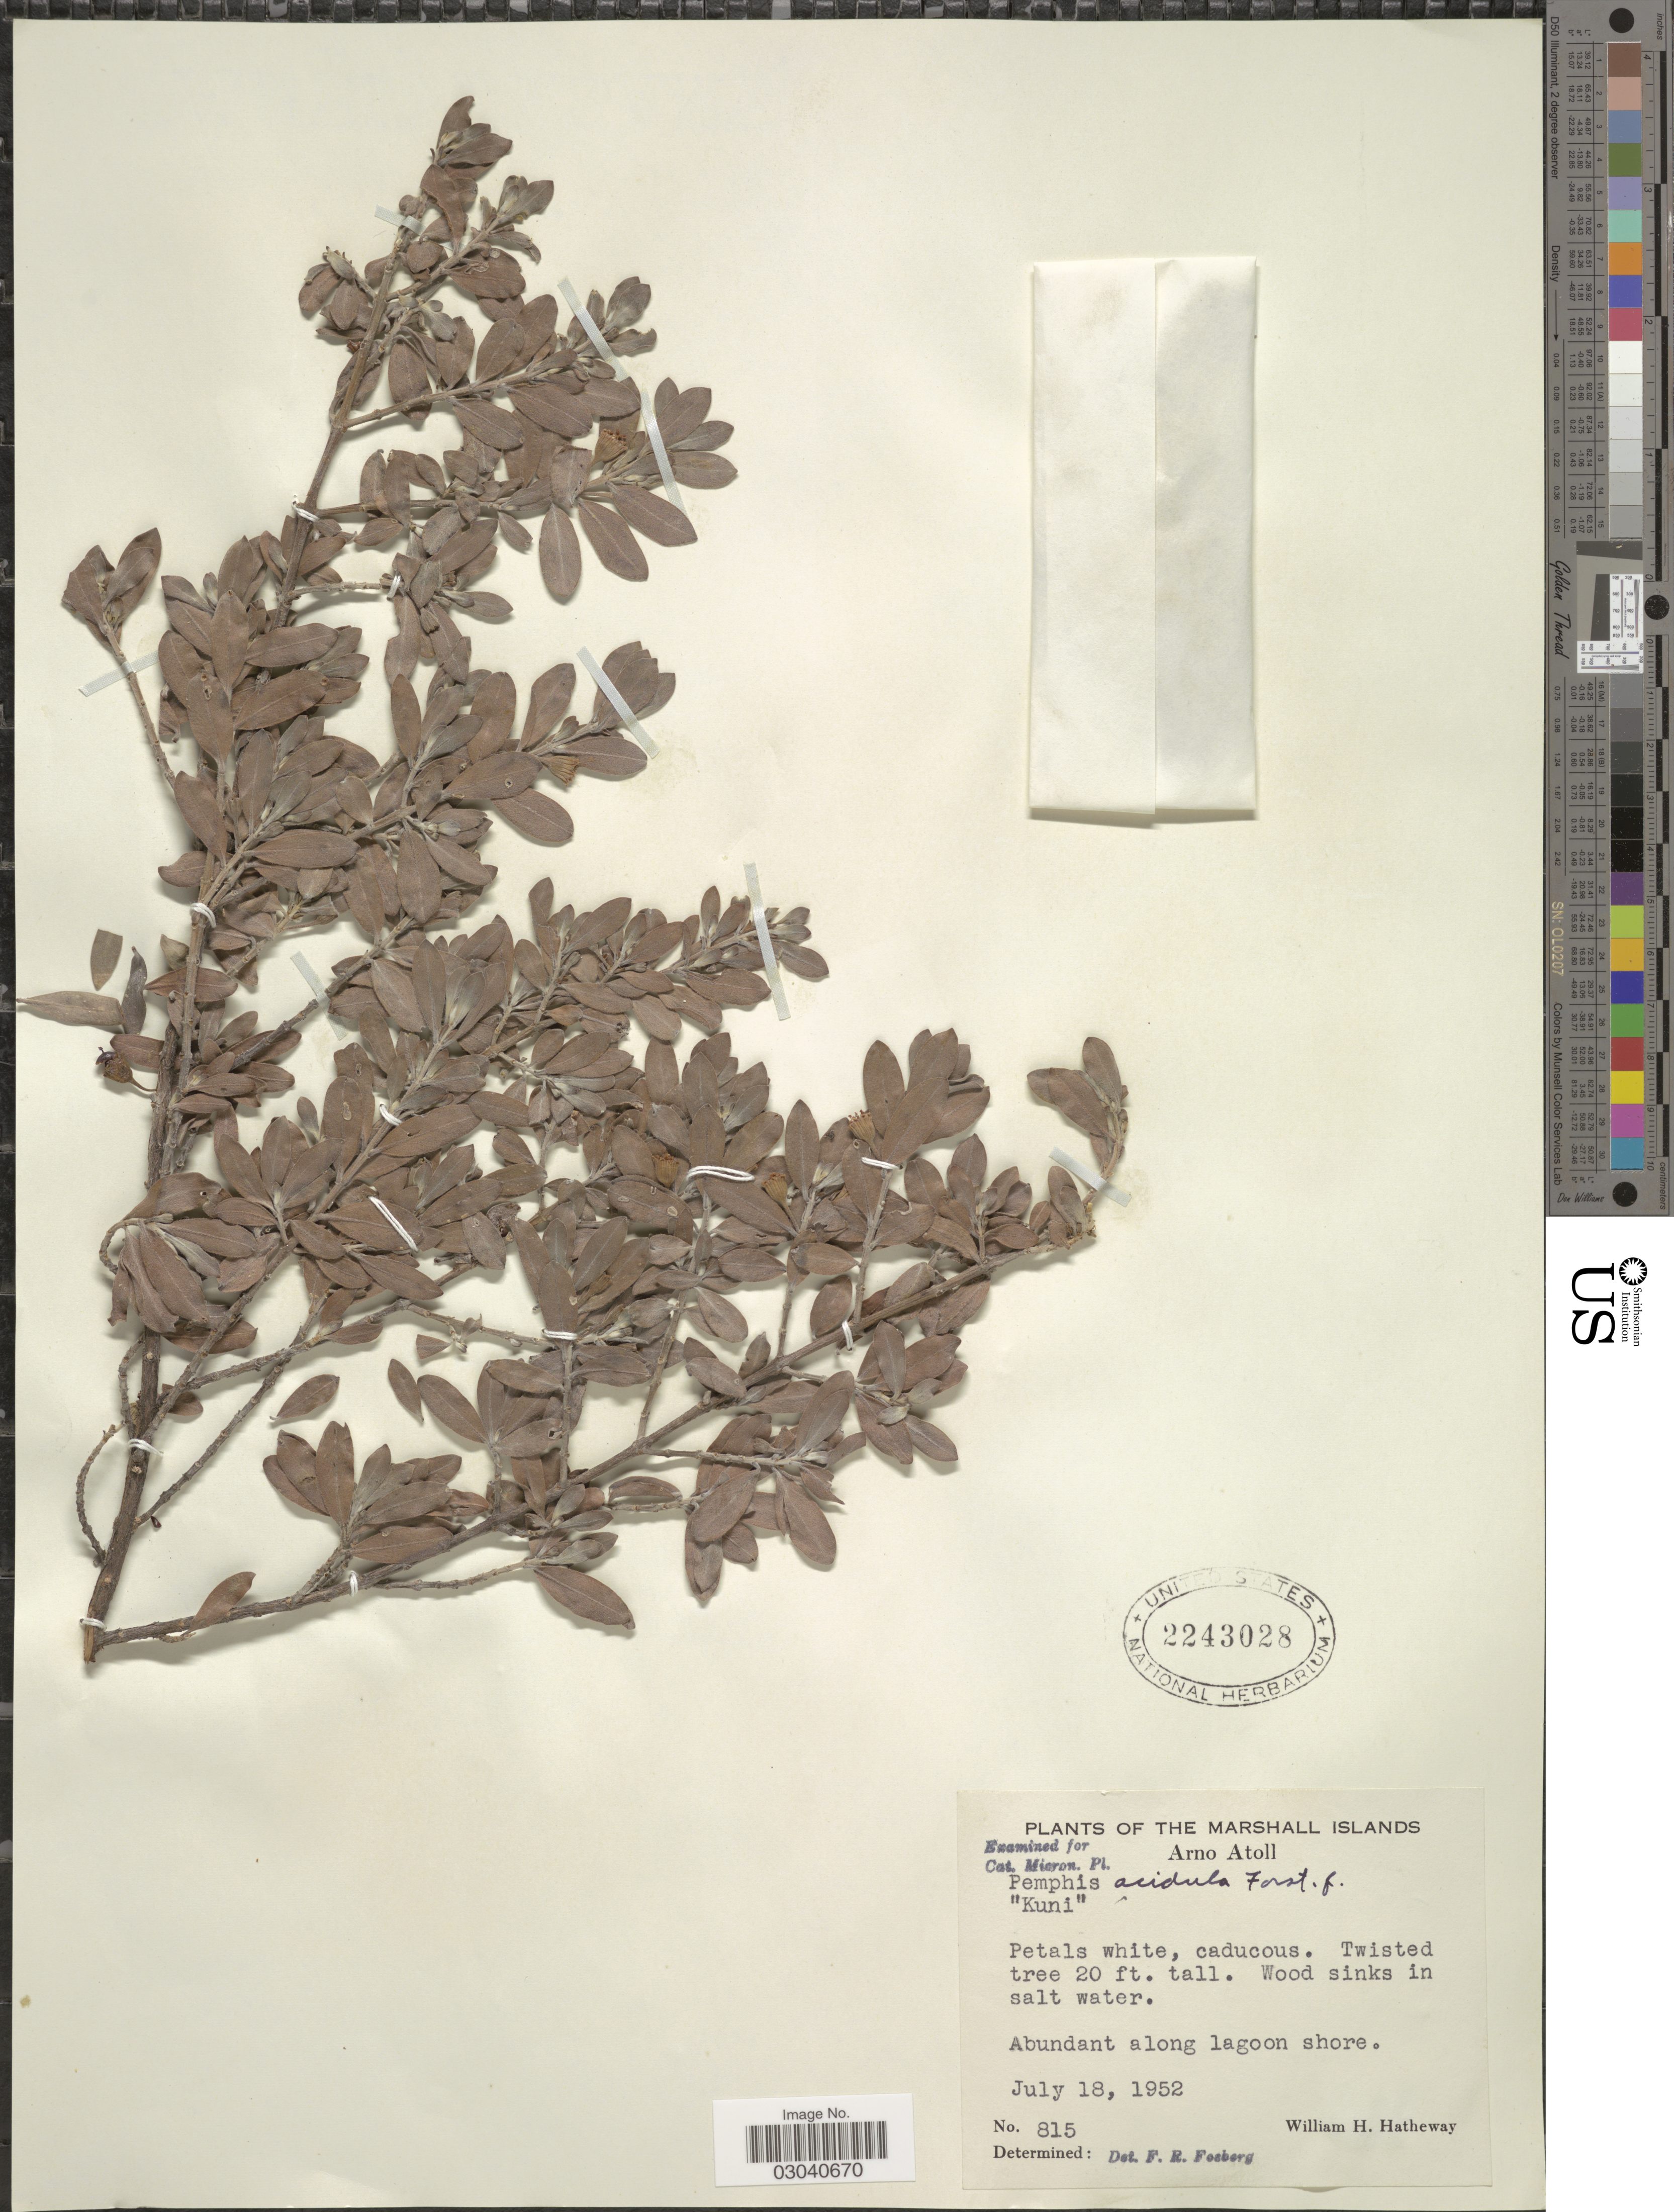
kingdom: Plantae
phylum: Tracheophyta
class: Magnoliopsida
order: Myrtales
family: Lythraceae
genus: Pemphis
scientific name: Pemphis acidula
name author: J.R. Forst. & G. Forst.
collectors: W. H. Hatheway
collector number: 815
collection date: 1952-07-18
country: Marshall Islands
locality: Arno Atoll.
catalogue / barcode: US 2243028